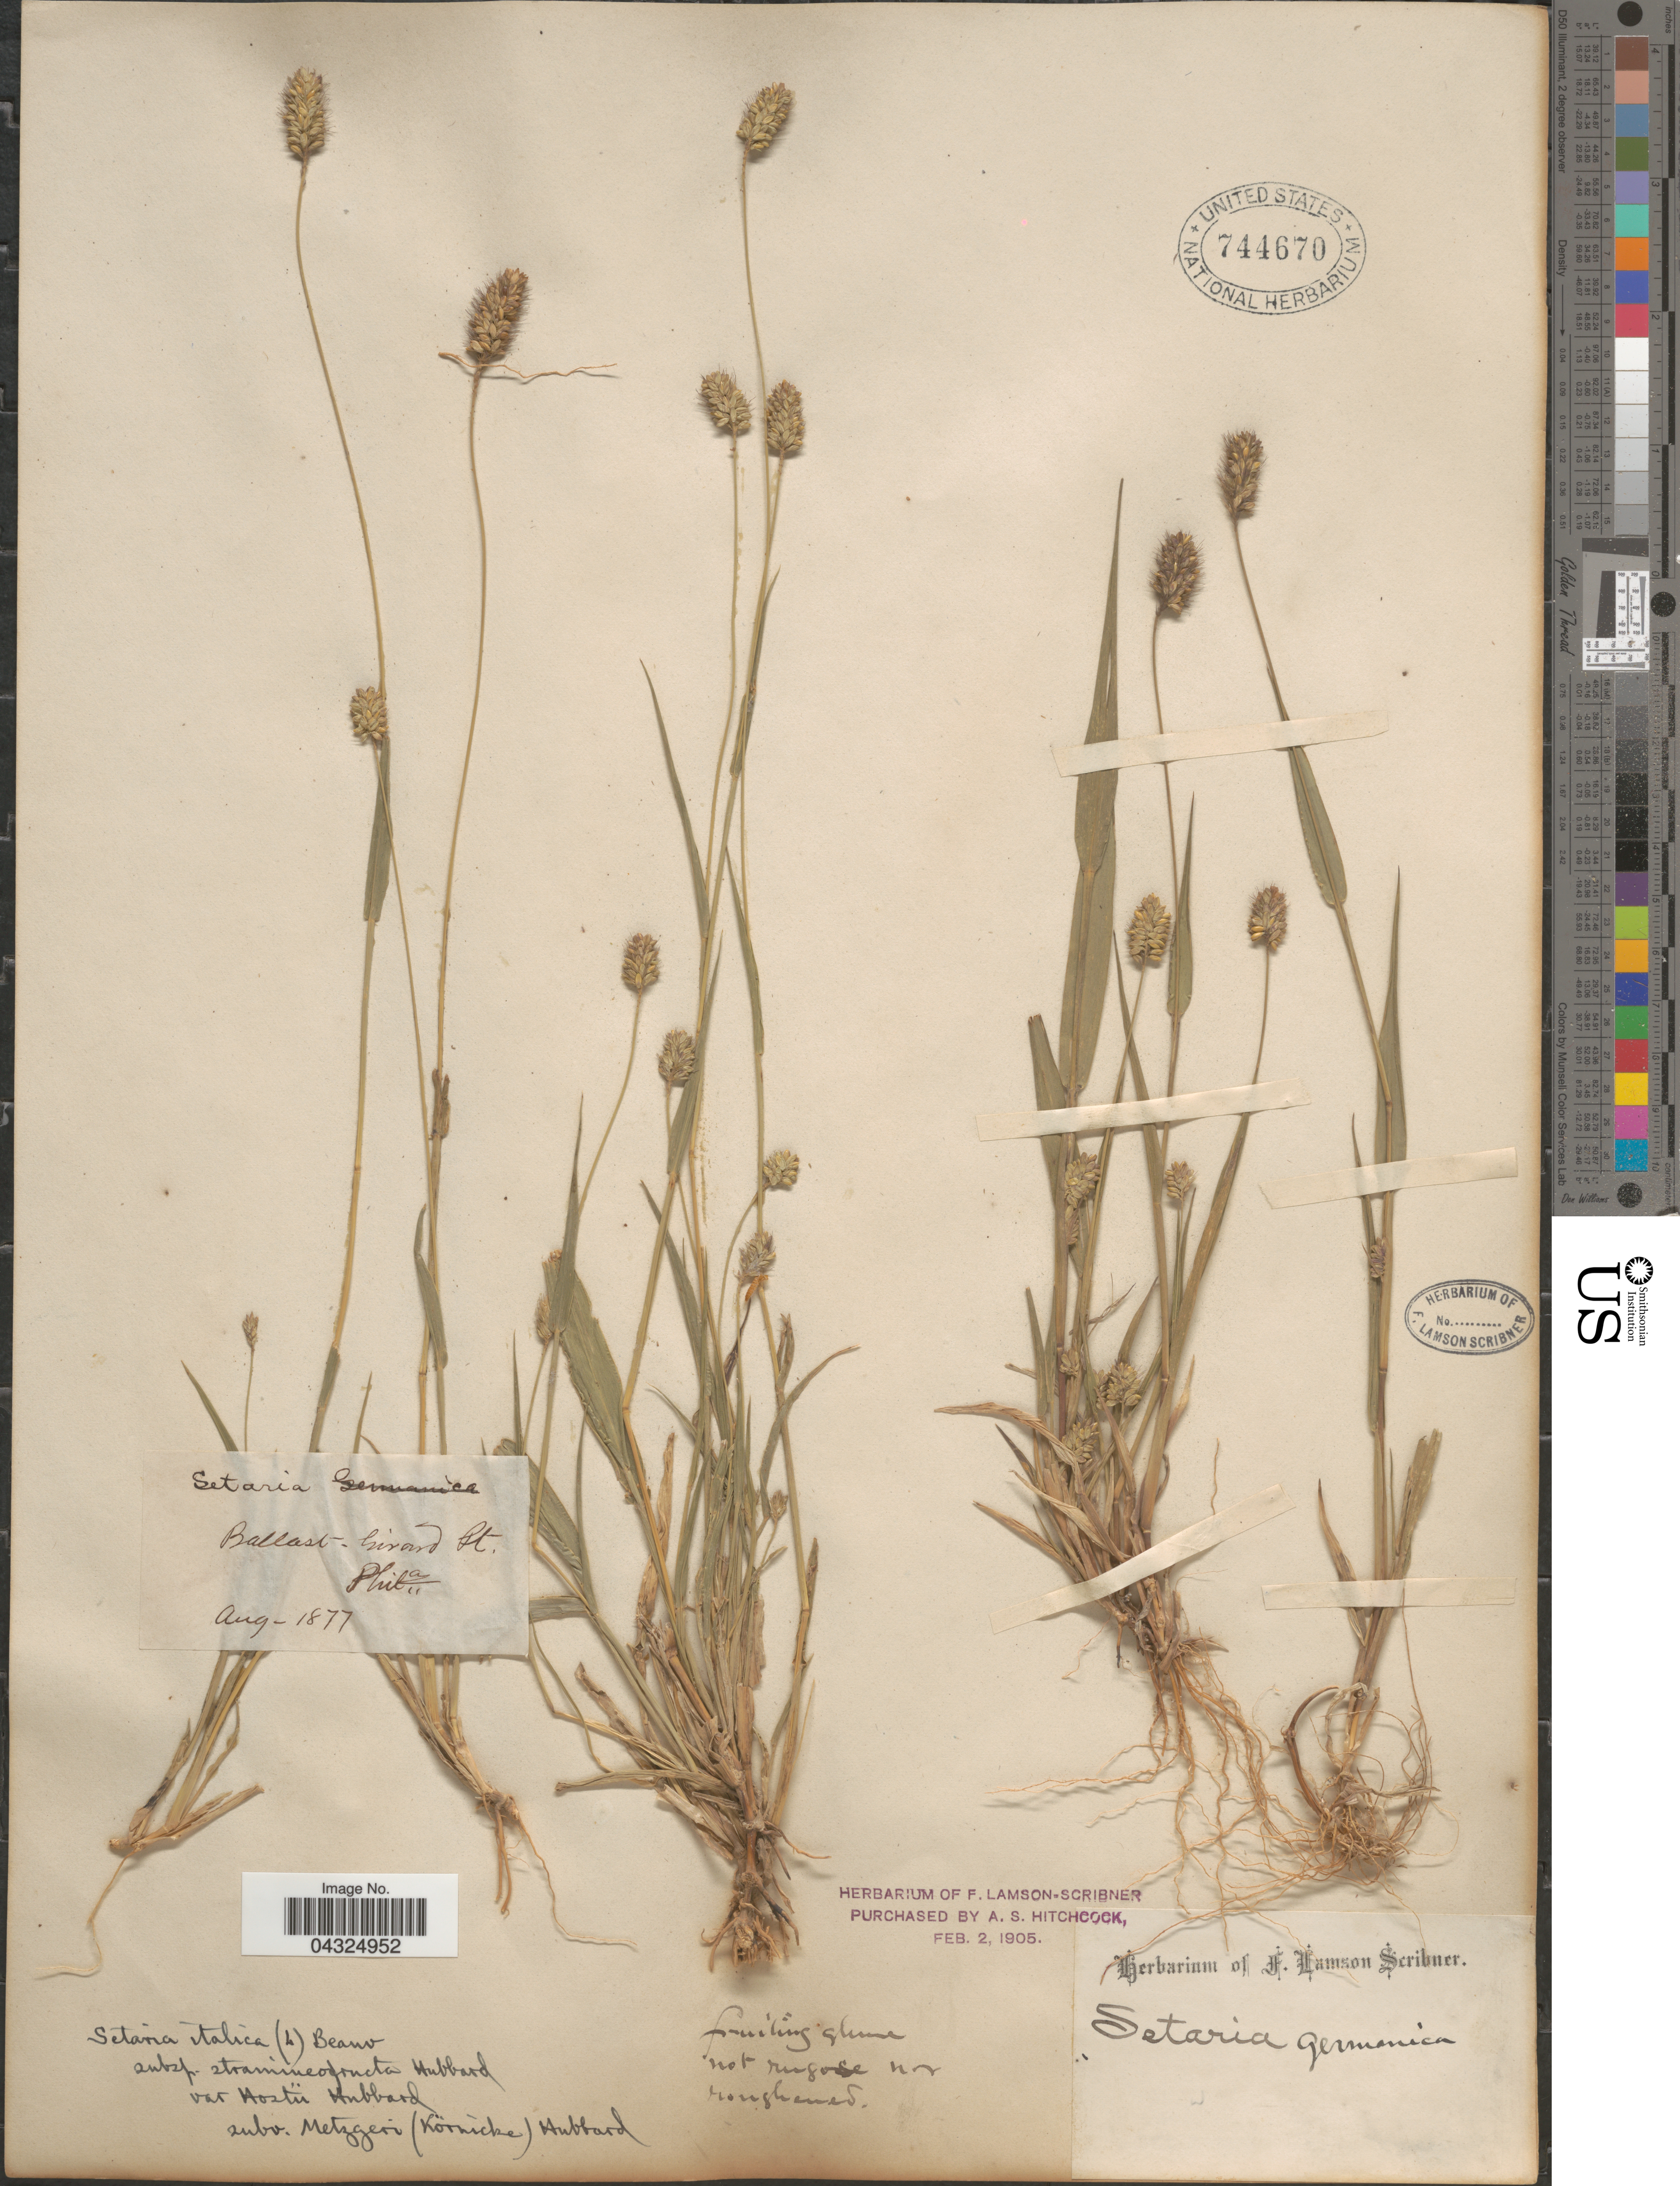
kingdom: Plantae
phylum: Tracheophyta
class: Liliopsida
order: Poales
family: Poaceae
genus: Setaria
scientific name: Setaria italica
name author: (L.) P. Beauv.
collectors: -. Gerard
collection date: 1877-08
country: United States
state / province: Pennsylvania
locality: Ballast. Phila.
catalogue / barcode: US 744670